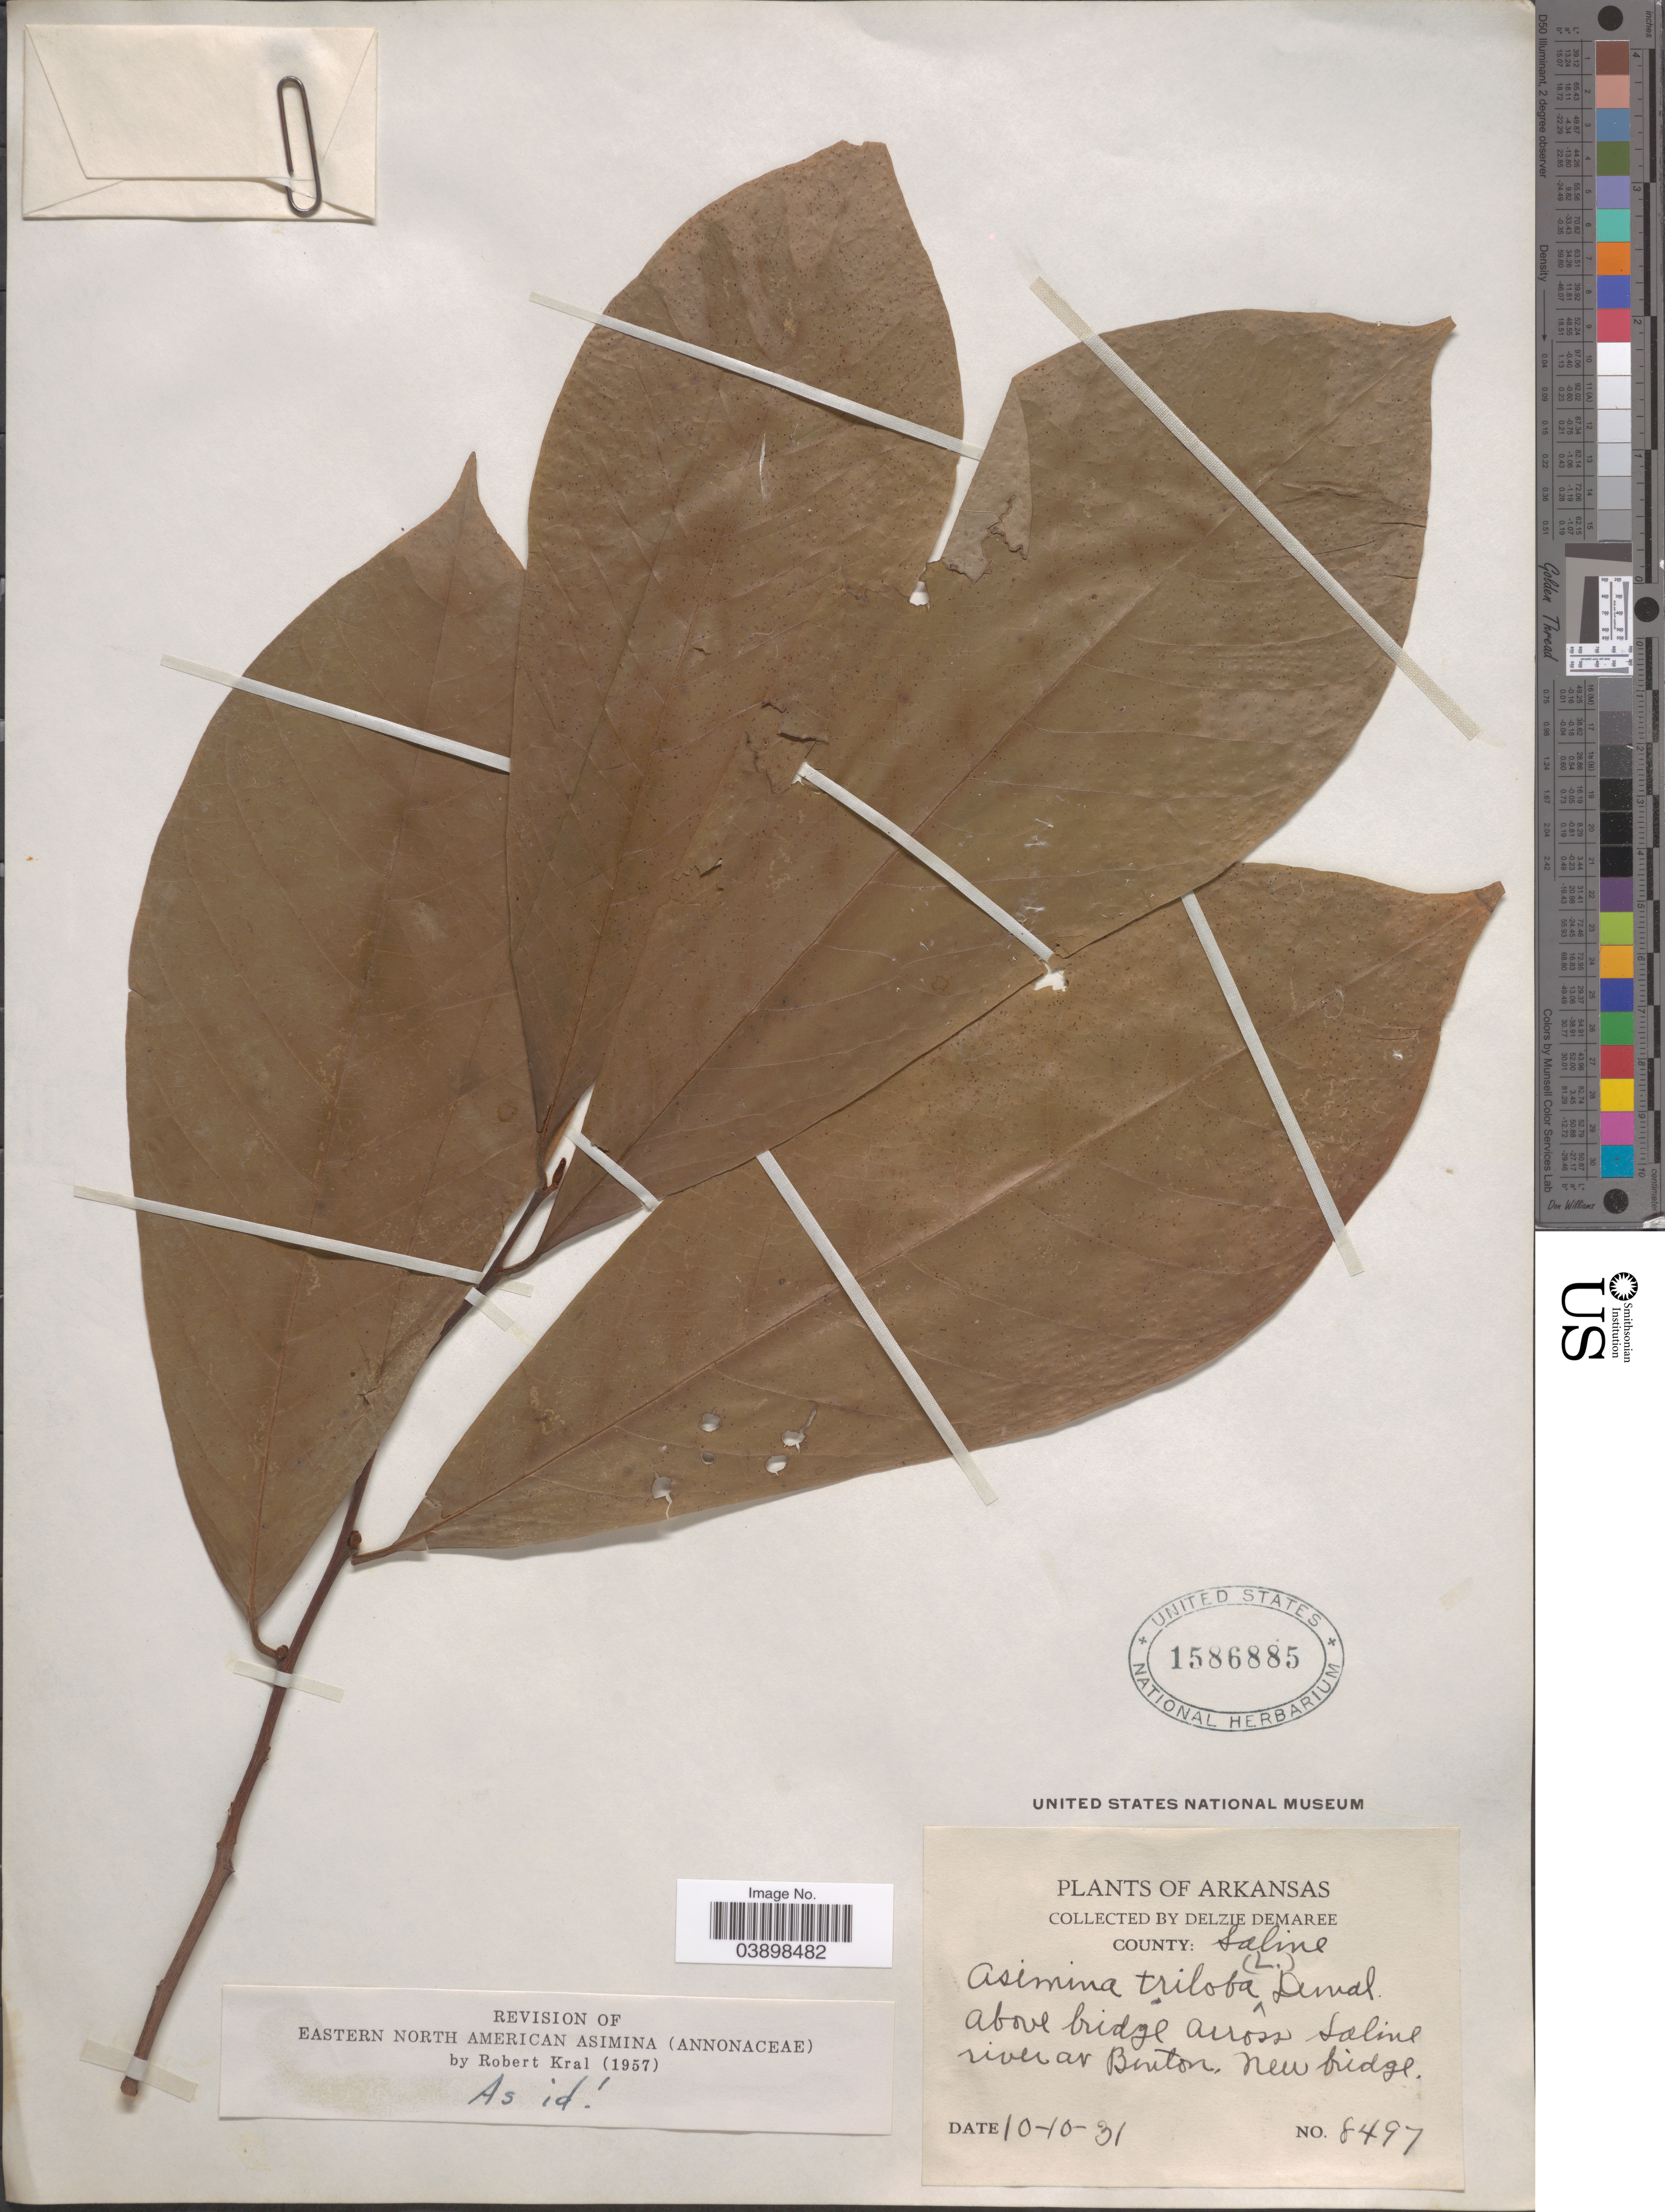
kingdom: Plantae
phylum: Tracheophyta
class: Magnoliopsida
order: Magnoliales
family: Annonaceae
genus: Asimina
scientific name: Asimina triloba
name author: (L.) Dunal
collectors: D. Demaree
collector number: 8497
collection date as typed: Transcribed d/m/y: 10/10/31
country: United States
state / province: Arkansas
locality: County: Saline. Above bridge across Saline river at Benton, New Bridge.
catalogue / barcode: US 1586885